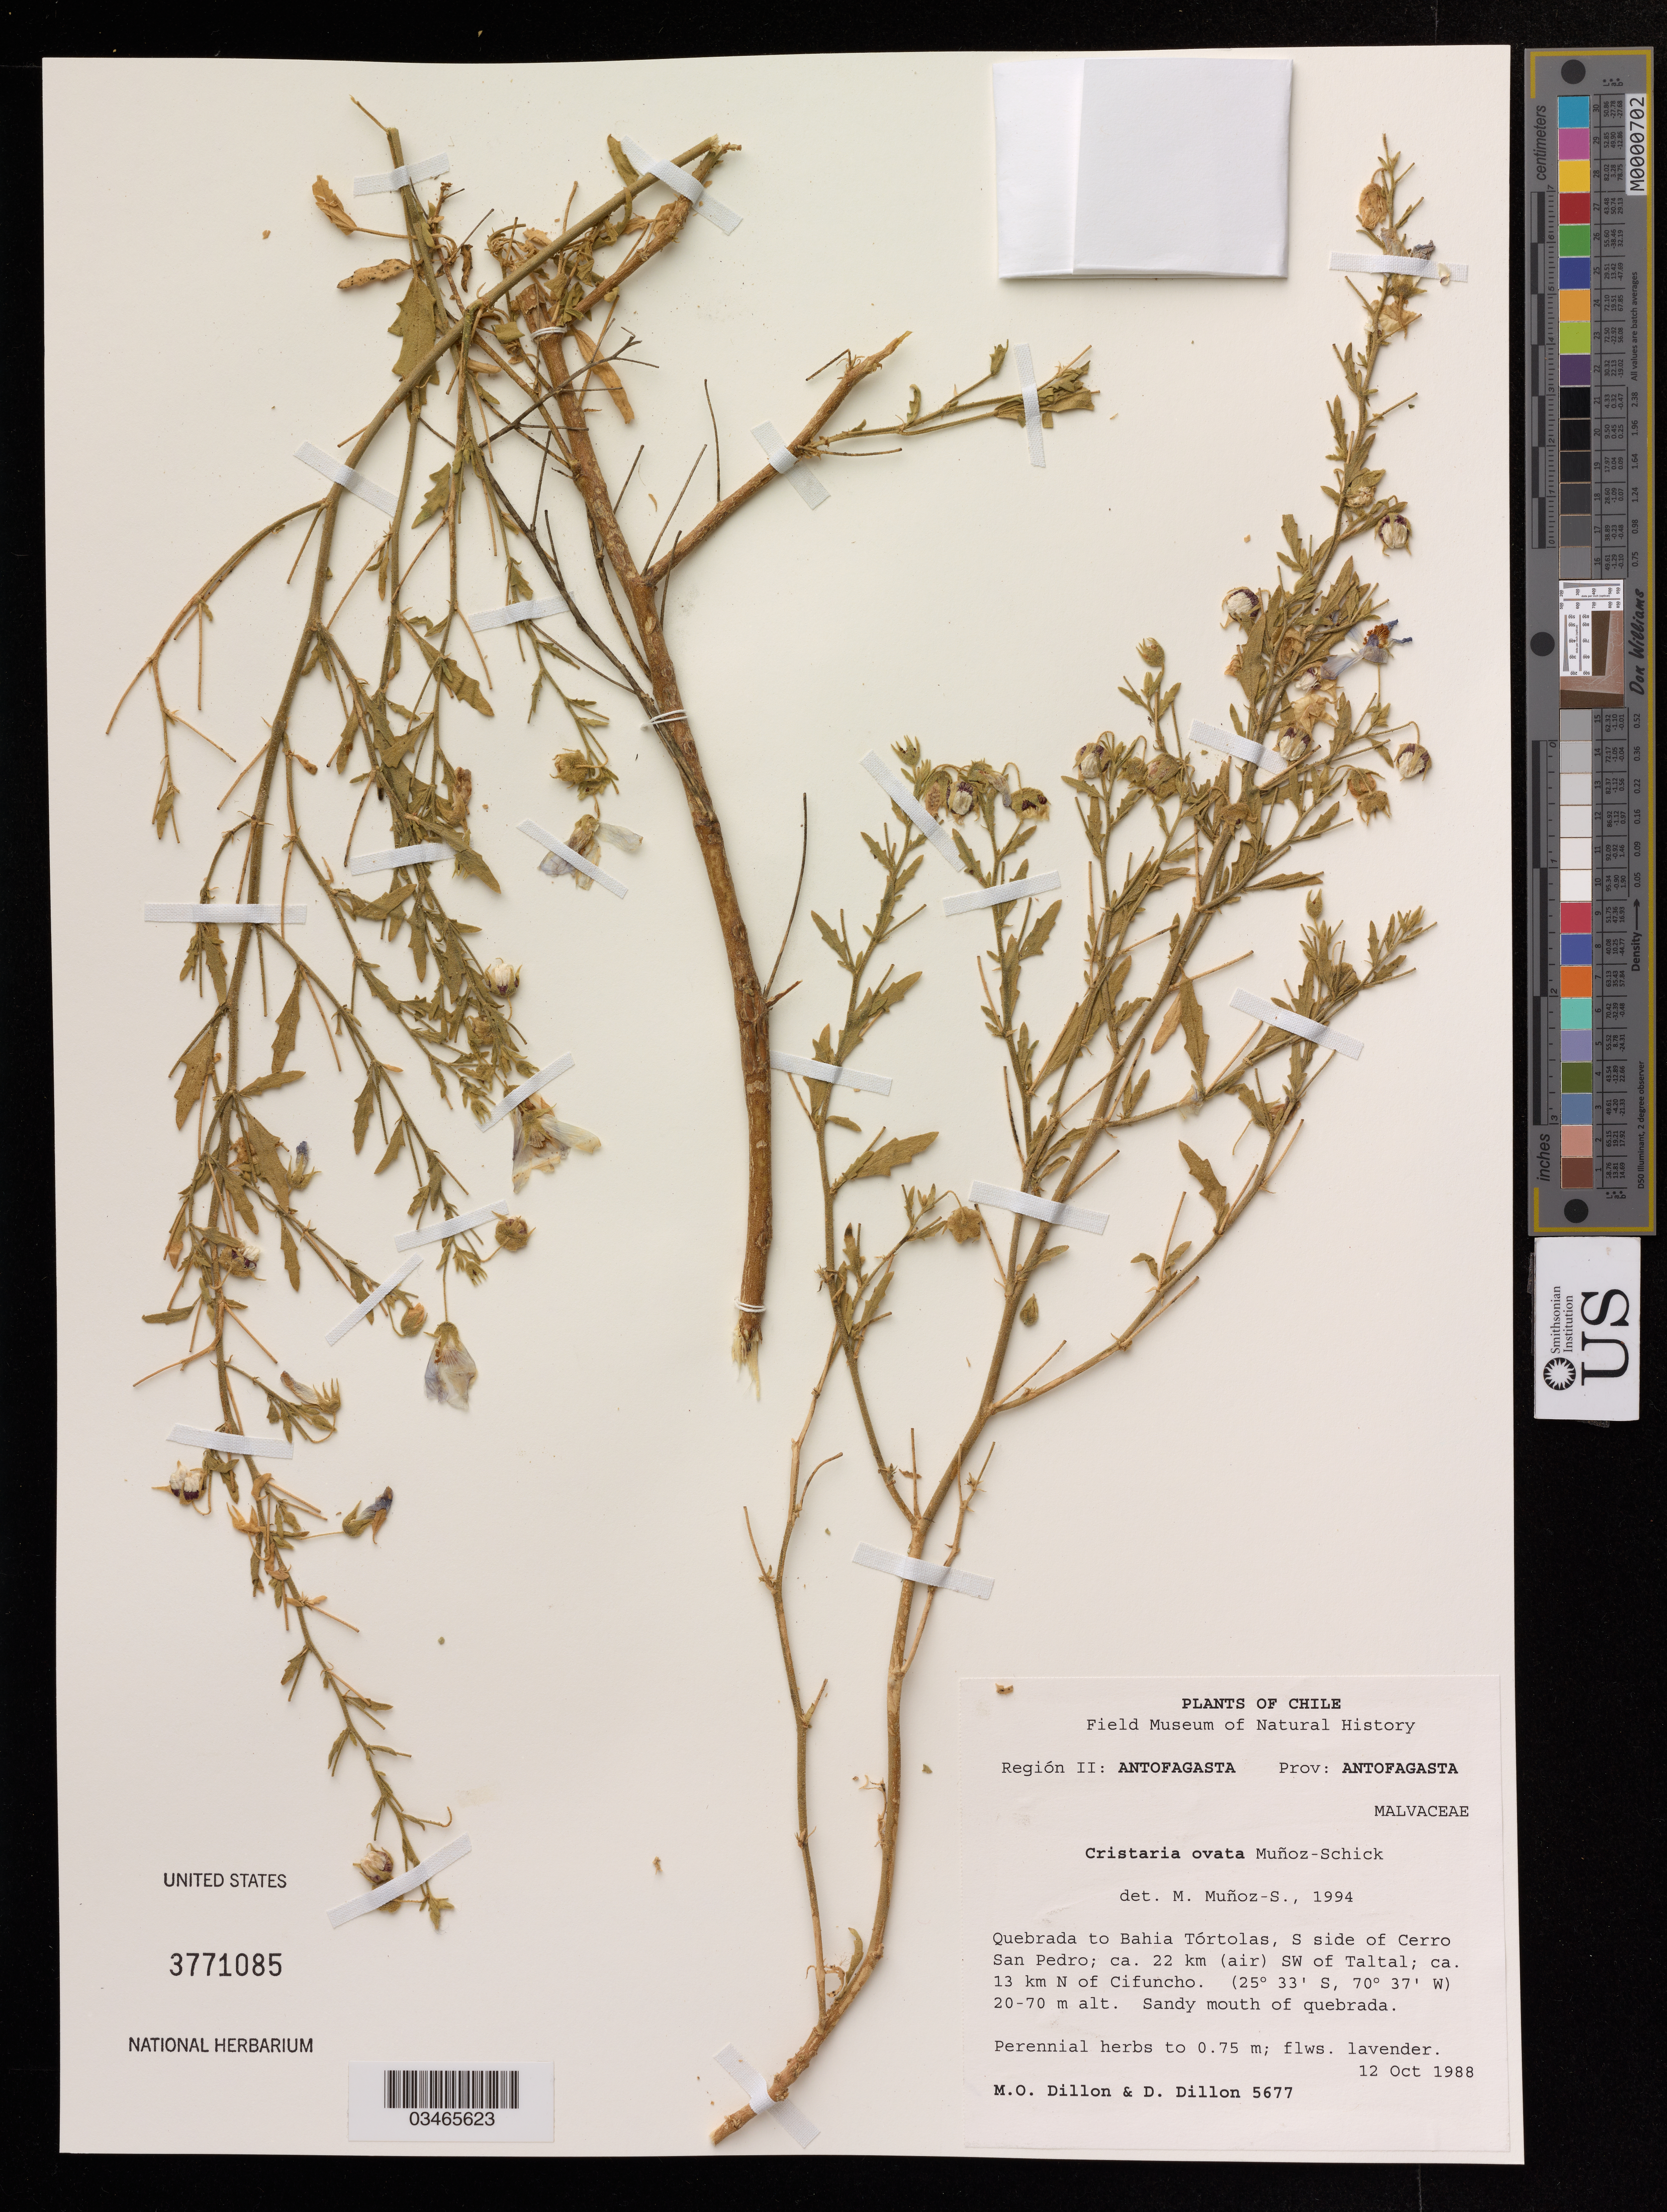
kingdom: Plantae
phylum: Tracheophyta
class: Magnoliopsida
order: Malvales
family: Malvaceae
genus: Cristaria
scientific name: Cristaria ovata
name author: Muñoz-Schick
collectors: M. O. Dillon & D. Dillon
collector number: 5677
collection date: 1988-10-12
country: Chile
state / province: Antofagasta (II)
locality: Antofagasta, Quebrada to Bahia Tórtolas, S side of Cerro San Pedro; ca. 22 km (air) SW of Taltal; ca. 13 km N of Cifuncho.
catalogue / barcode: US 3771085